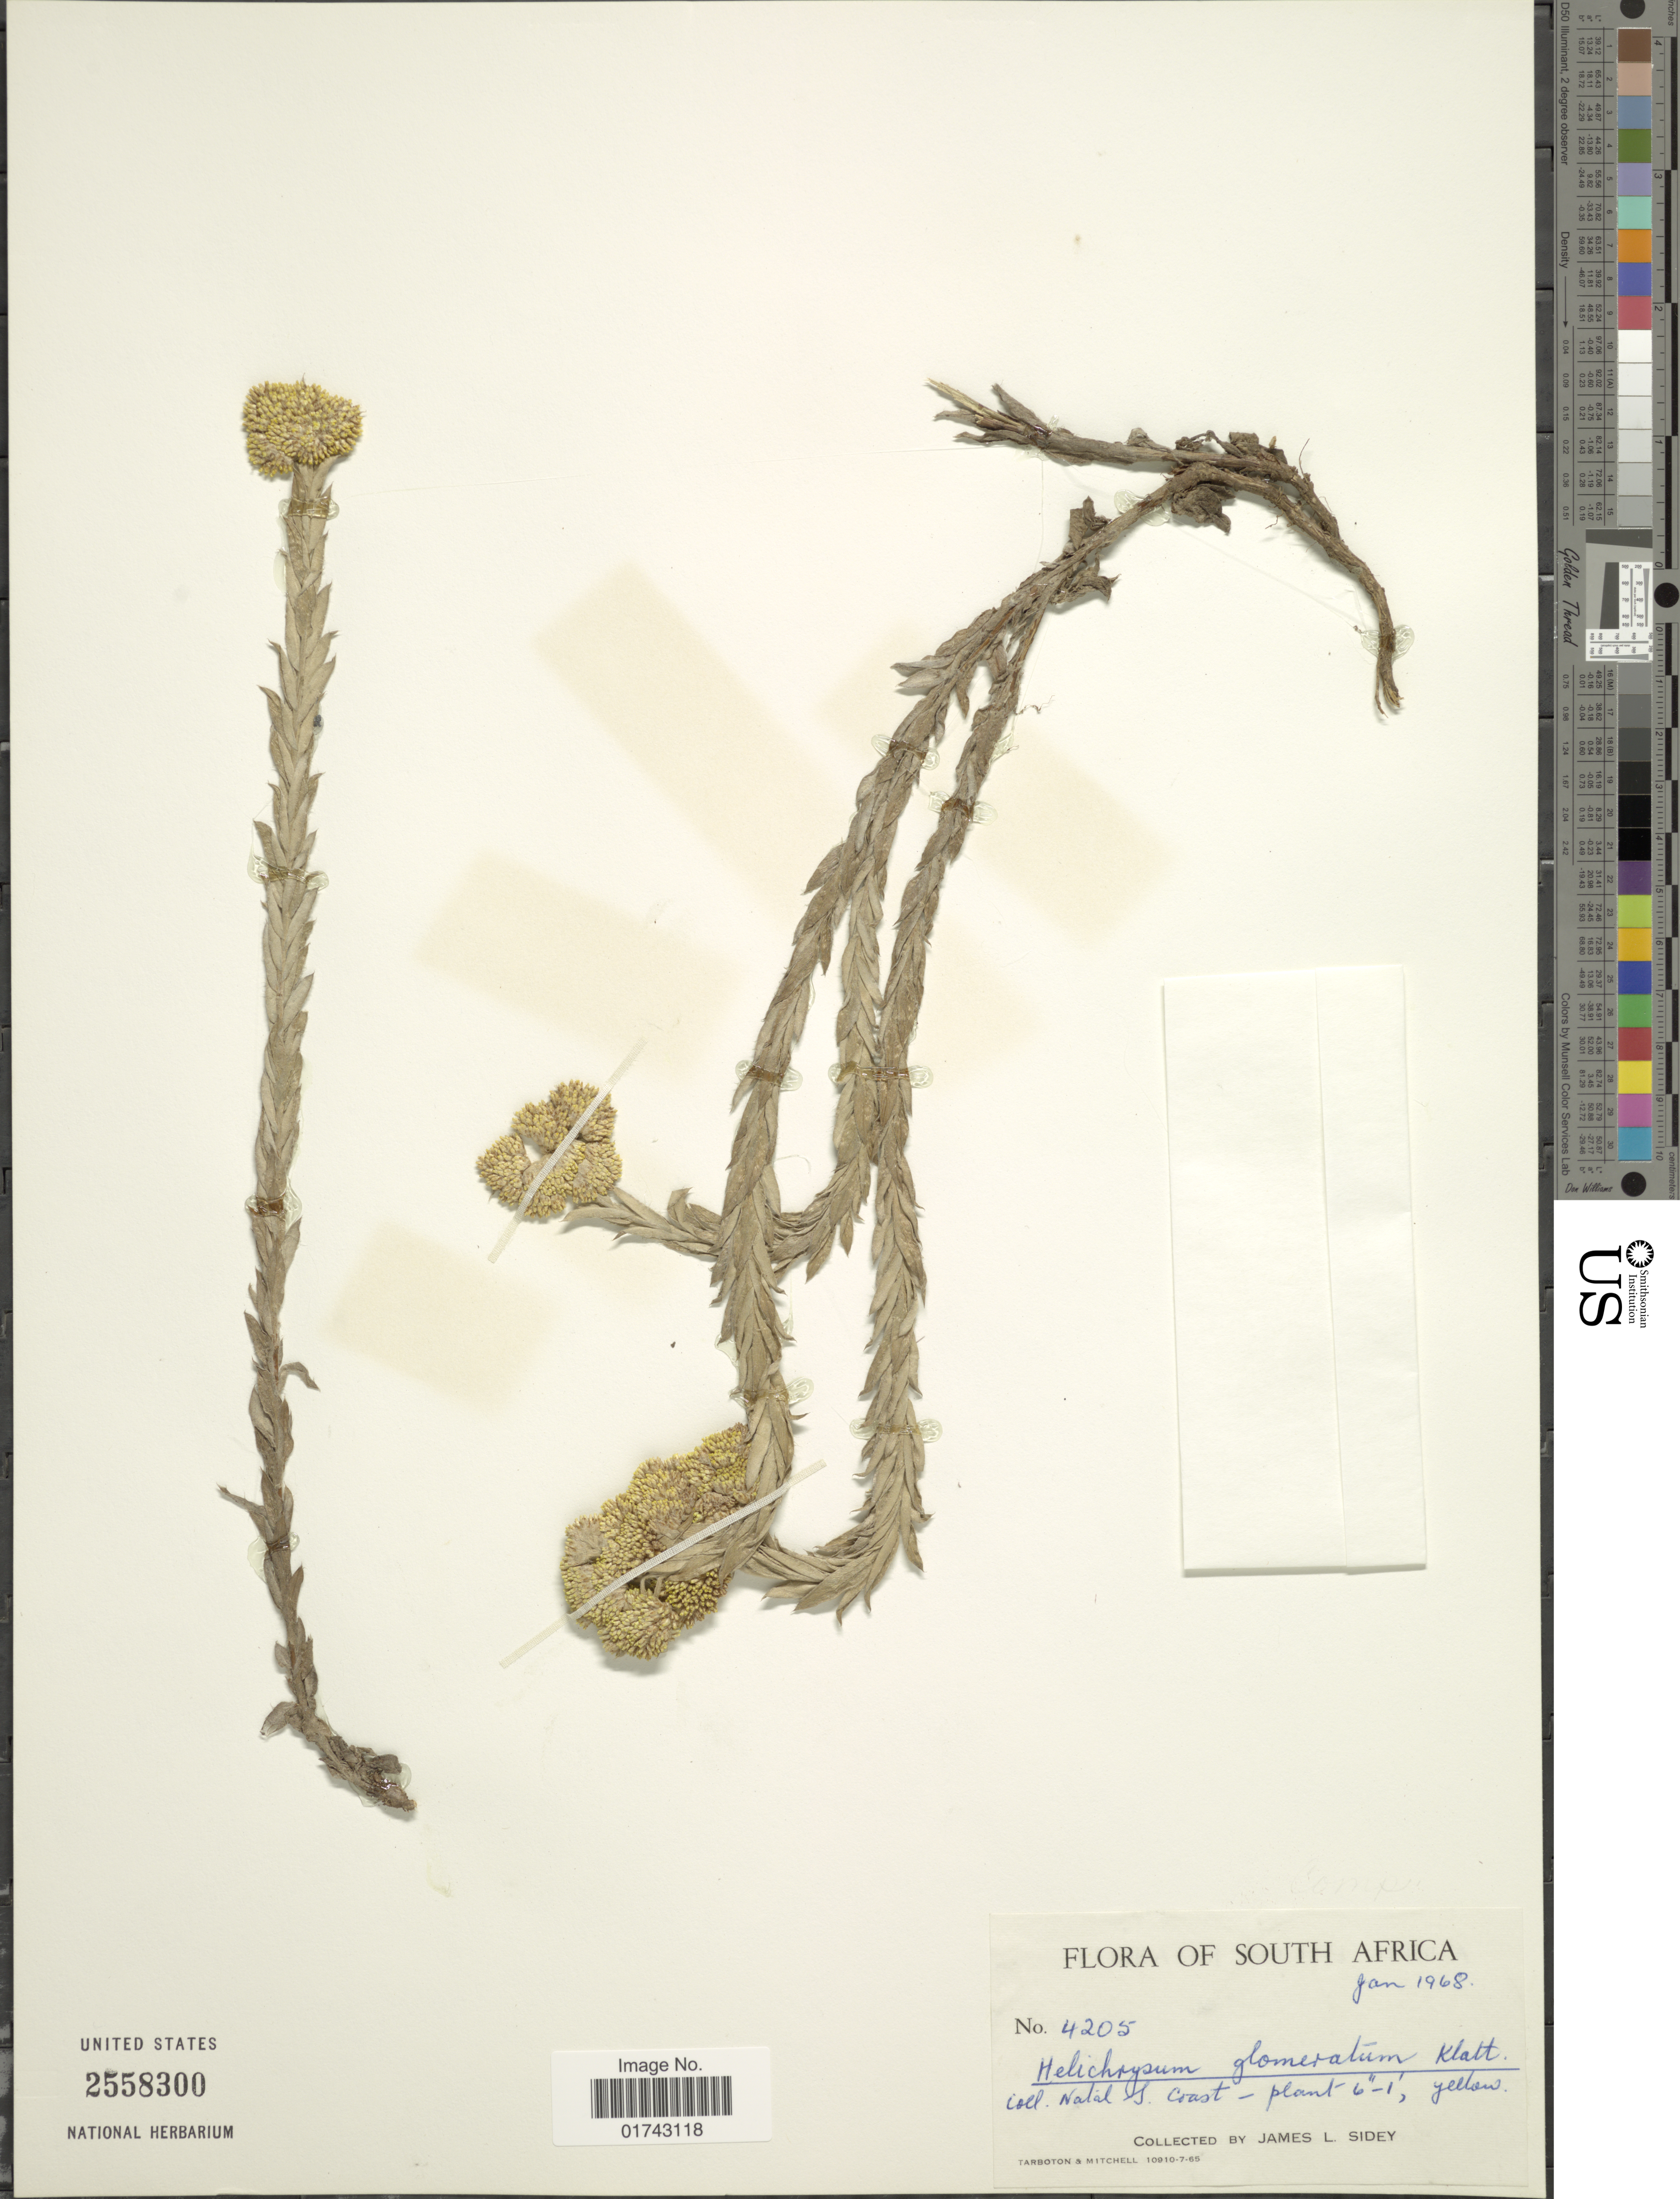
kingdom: Plantae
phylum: Tracheophyta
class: Magnoliopsida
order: Asterales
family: Asteraceae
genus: Helichrysum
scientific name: Helichrysum glomeratum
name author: Klatt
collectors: J. L. Sidey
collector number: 4205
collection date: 1968-01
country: South Africa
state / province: KwaZulu-Natal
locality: Coll. Natal, S. Coast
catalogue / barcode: US 2558300